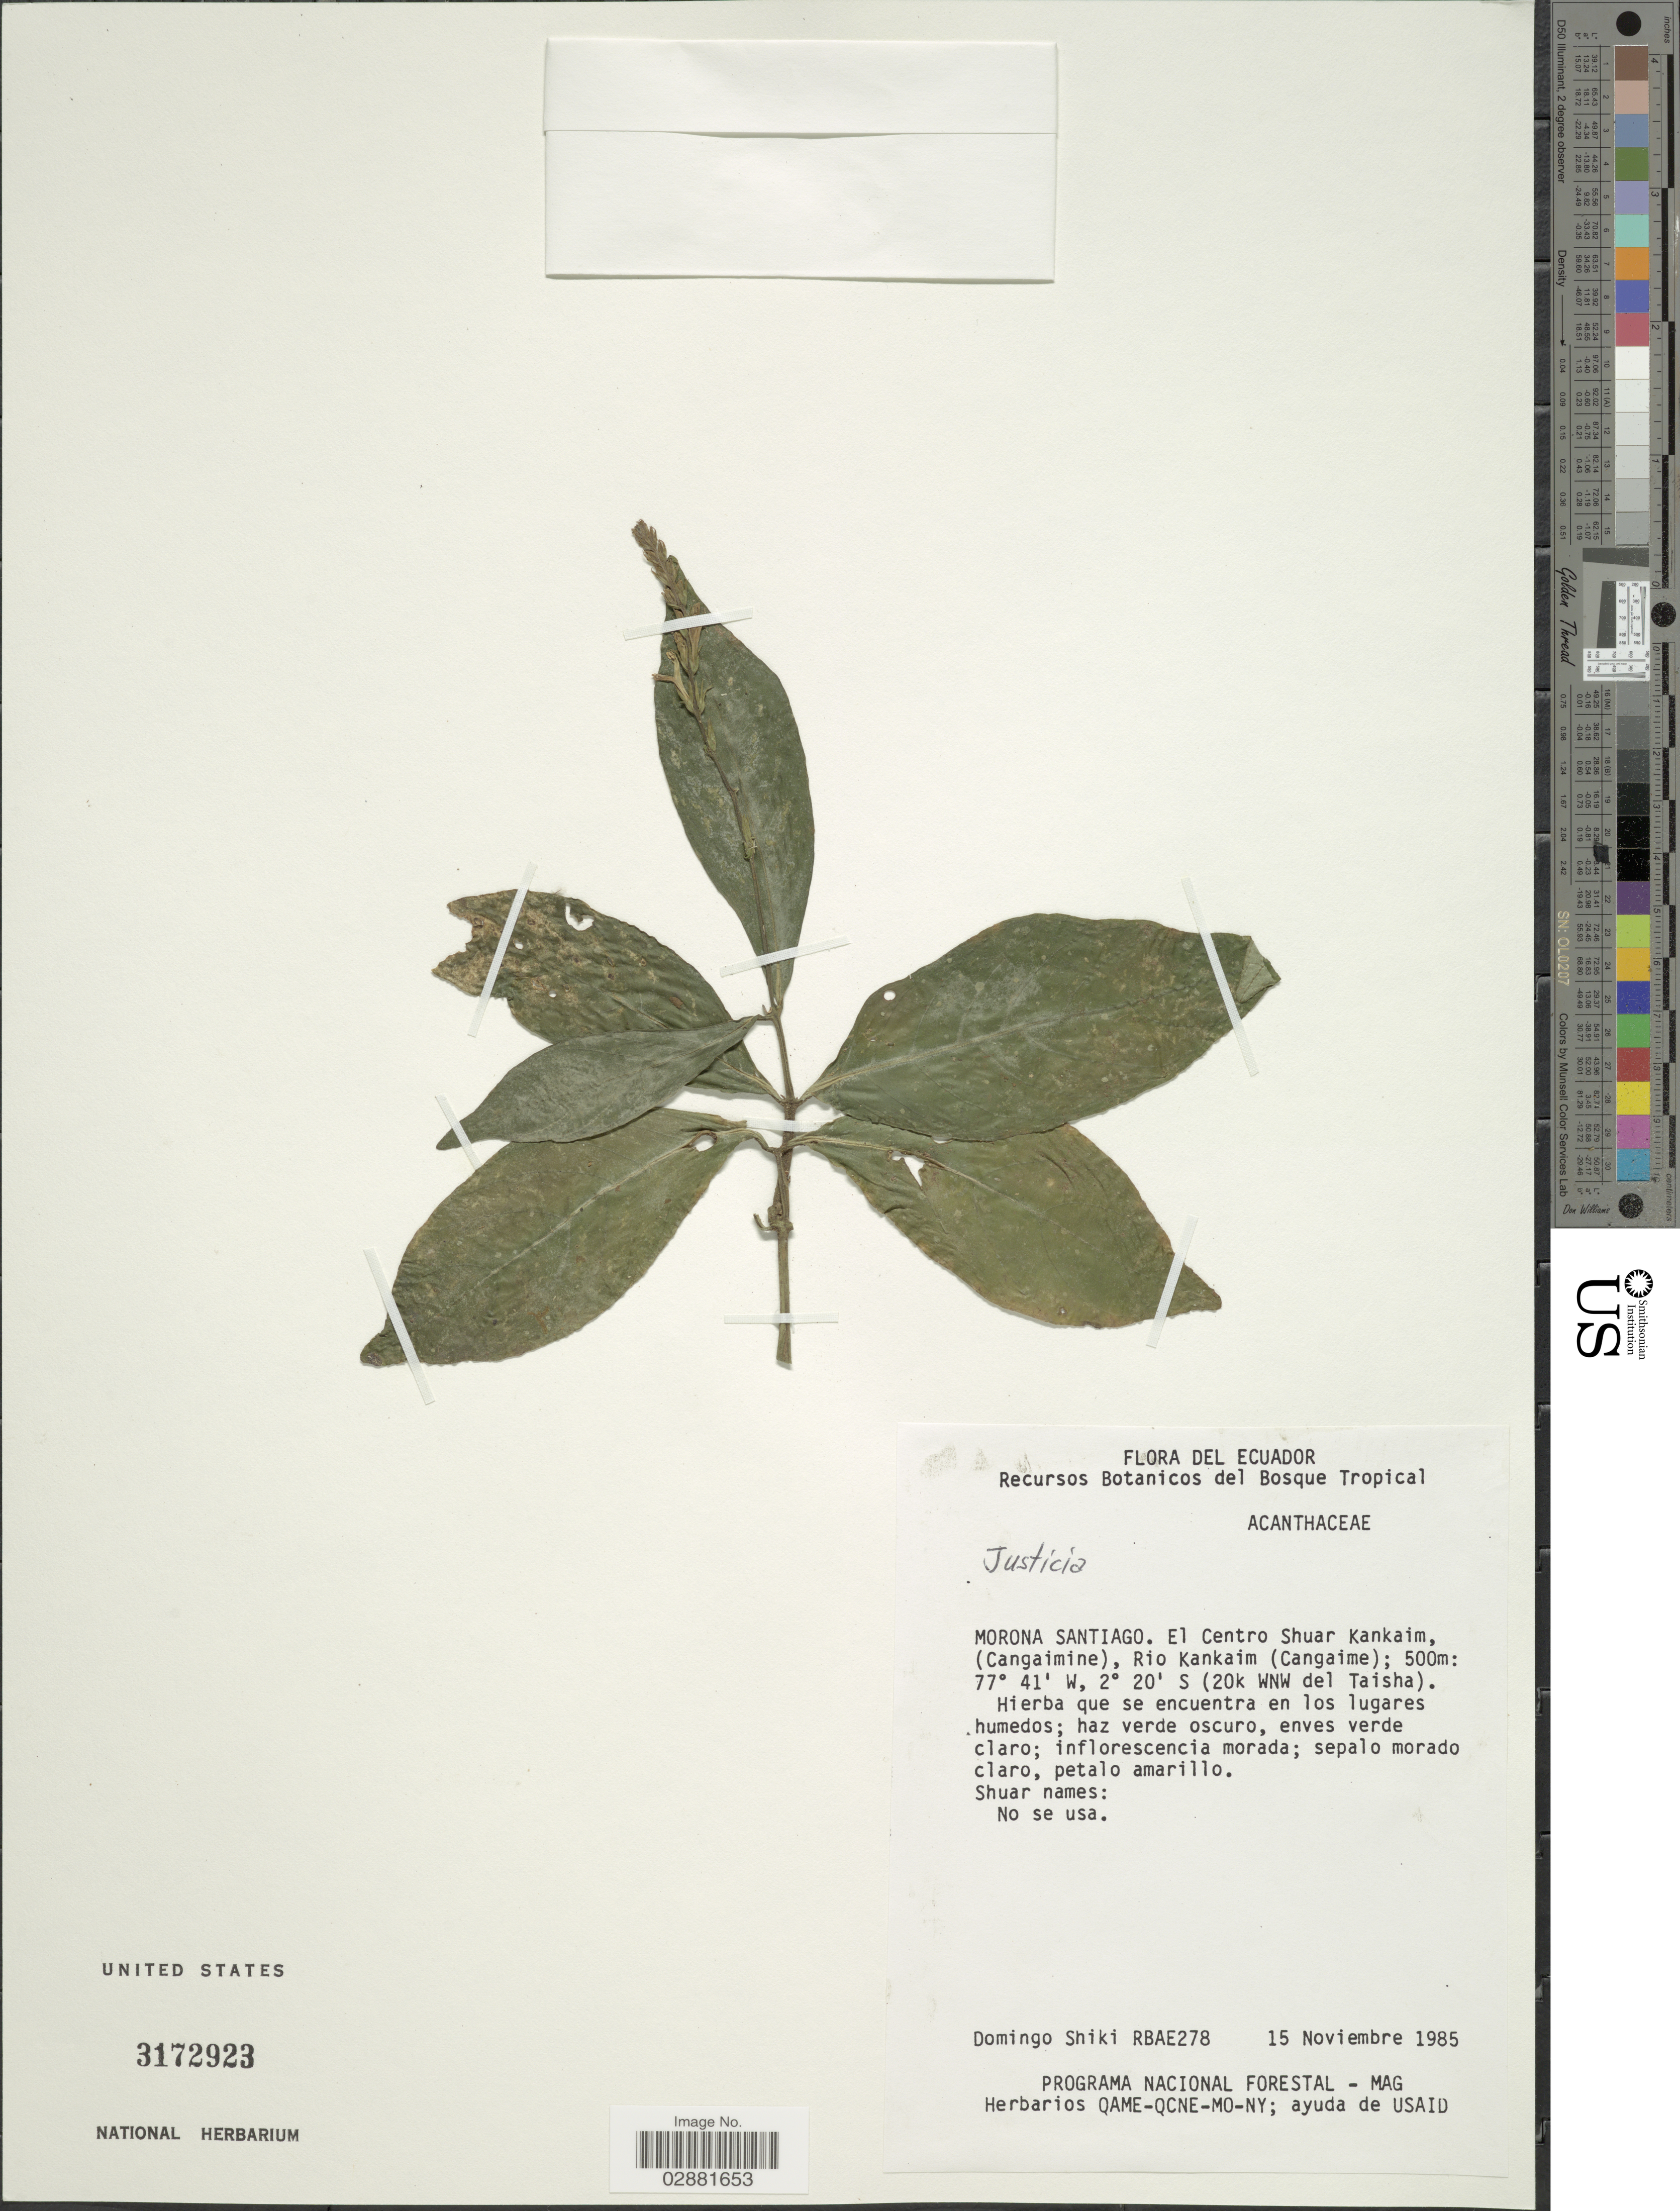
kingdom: Plantae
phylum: Tracheophyta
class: Magnoliopsida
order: Lamiales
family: Acanthaceae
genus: Justicia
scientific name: Justicia sp.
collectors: D. Shiki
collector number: RBAE278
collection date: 1985-11-15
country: Ecuador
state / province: Morona-Santiago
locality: El Centro Shuar Kankaim, (Cangaimine), Rio Kankaim (Cangaime), (20k WNW del Taisha)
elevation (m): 500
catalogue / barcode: US 3172923